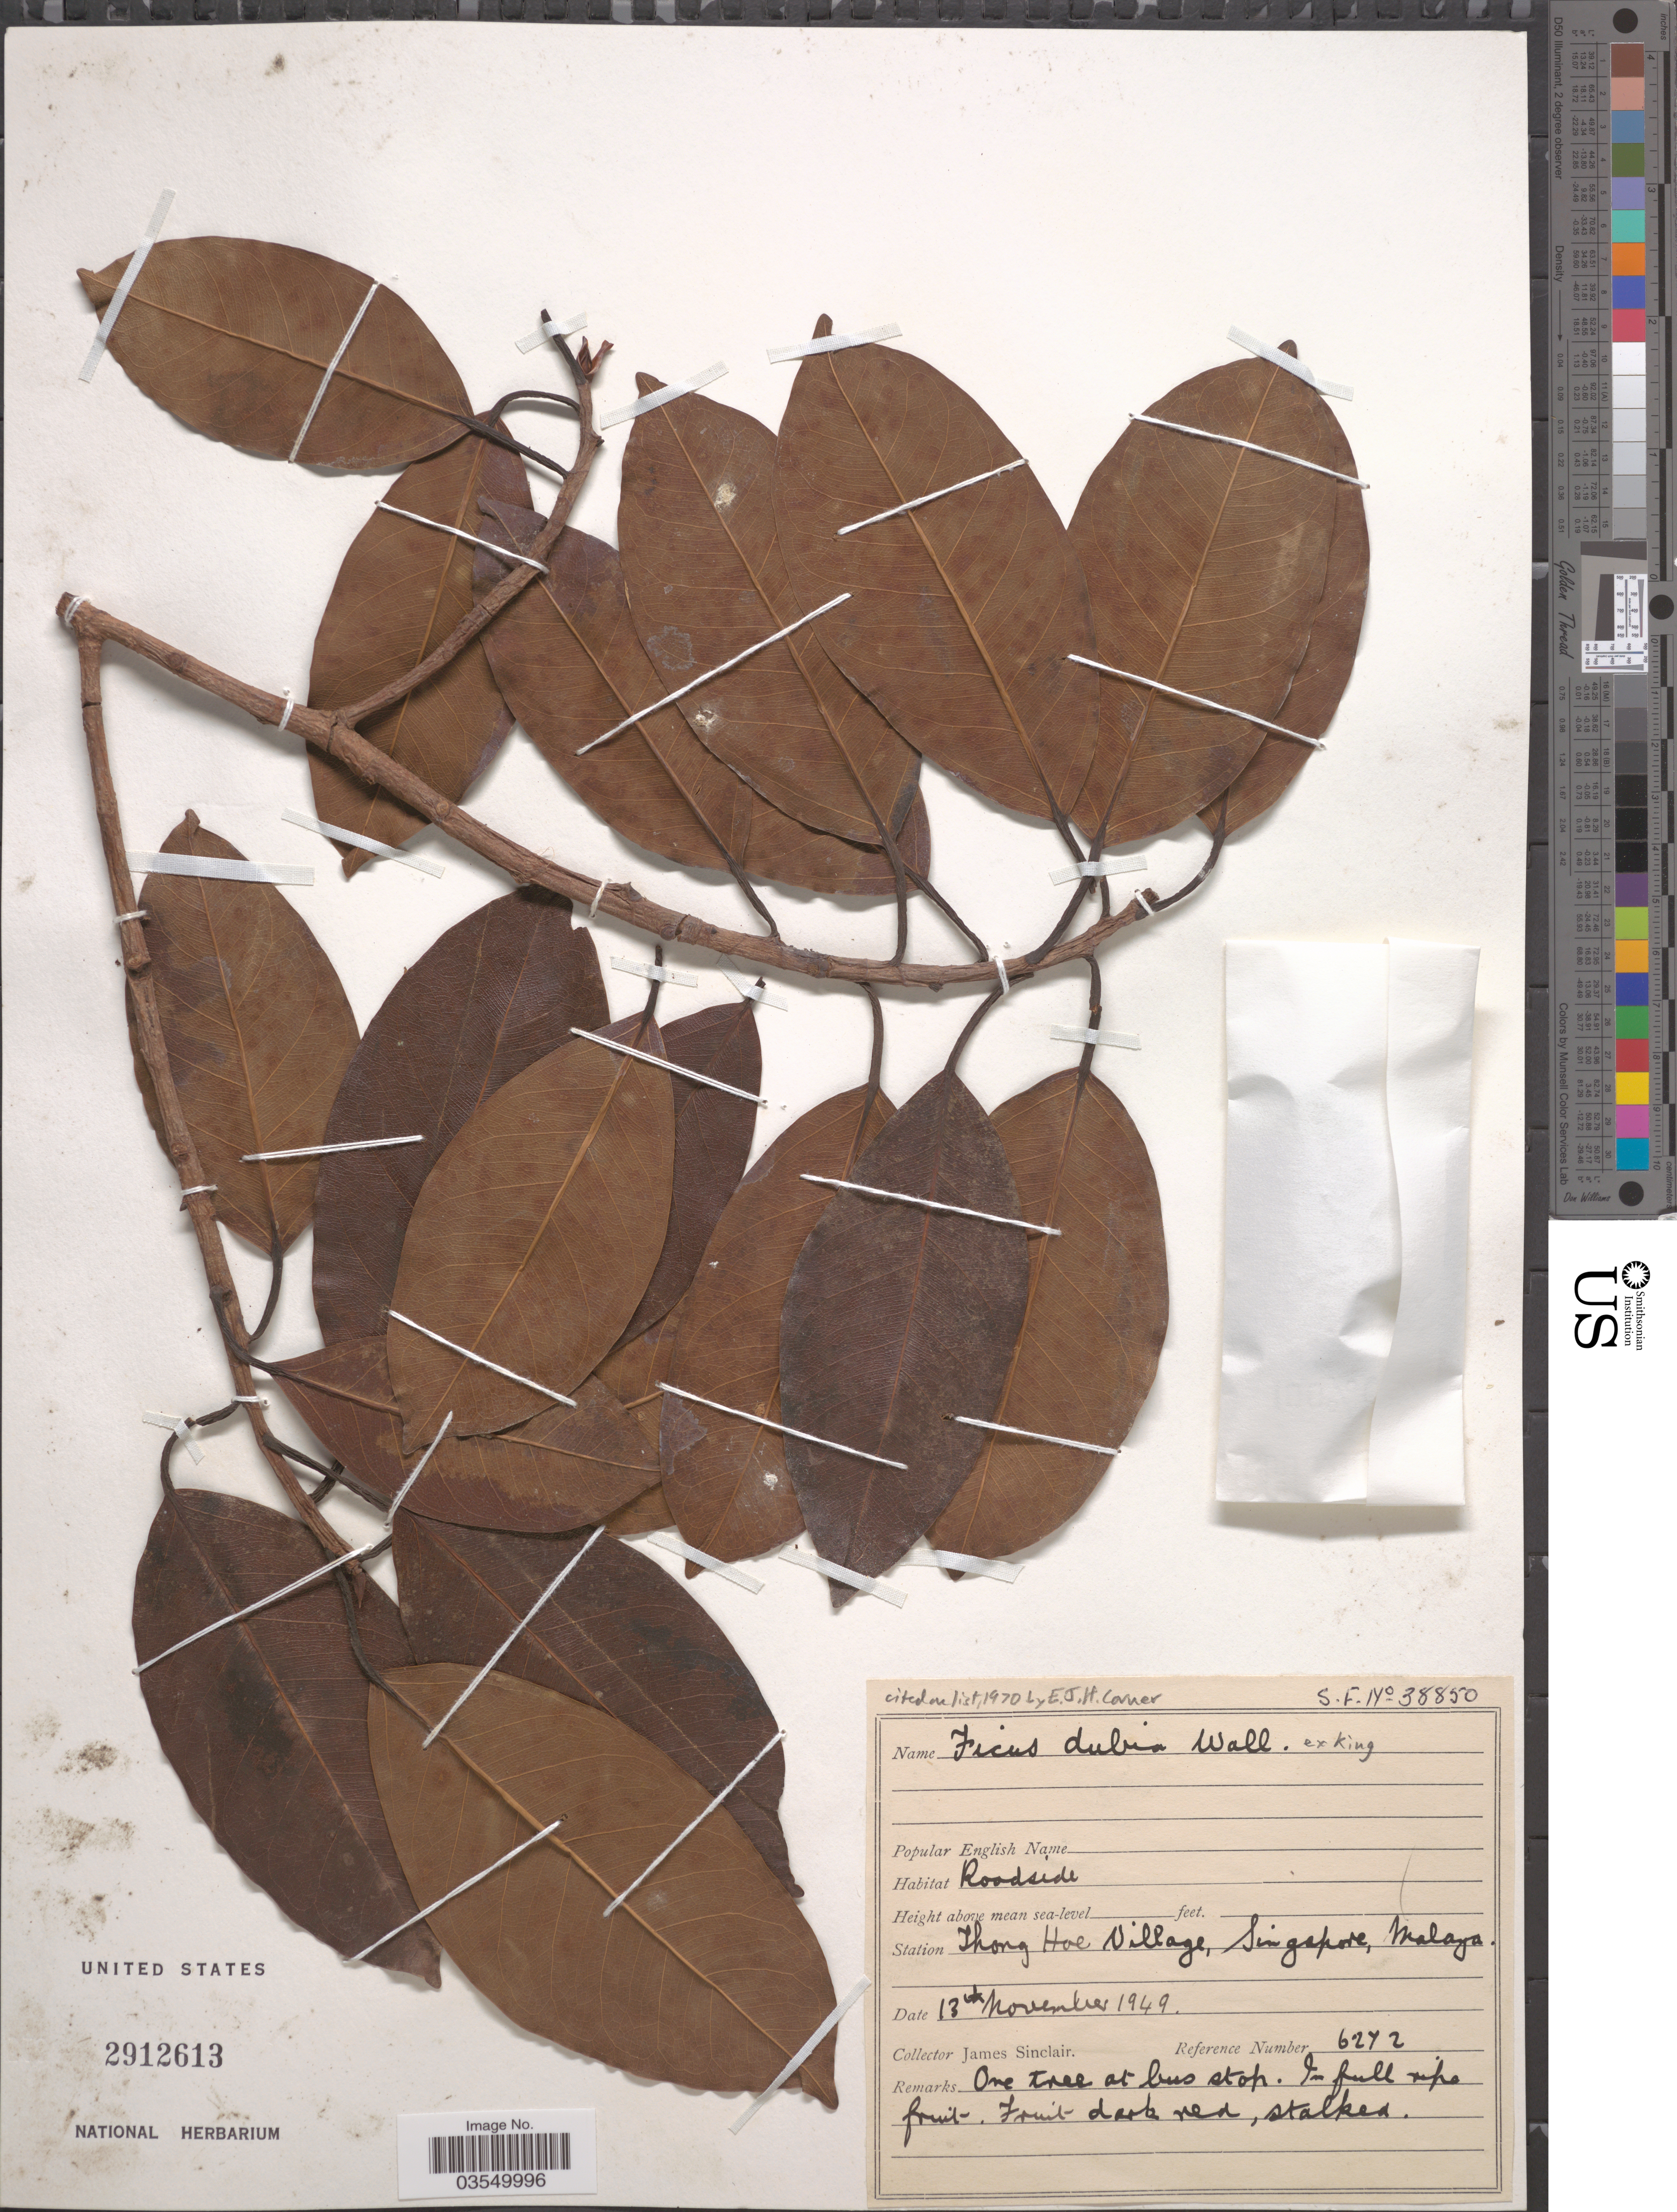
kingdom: Plantae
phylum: Tracheophyta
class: Magnoliopsida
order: Rosales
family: Moraceae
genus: Ficus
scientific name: Ficus dubia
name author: Wall. ex King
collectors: J. Sinclair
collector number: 6272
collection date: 1949-11-13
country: Singapore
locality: Station Thong Hoe Village, Malaya.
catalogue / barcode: US 2912613